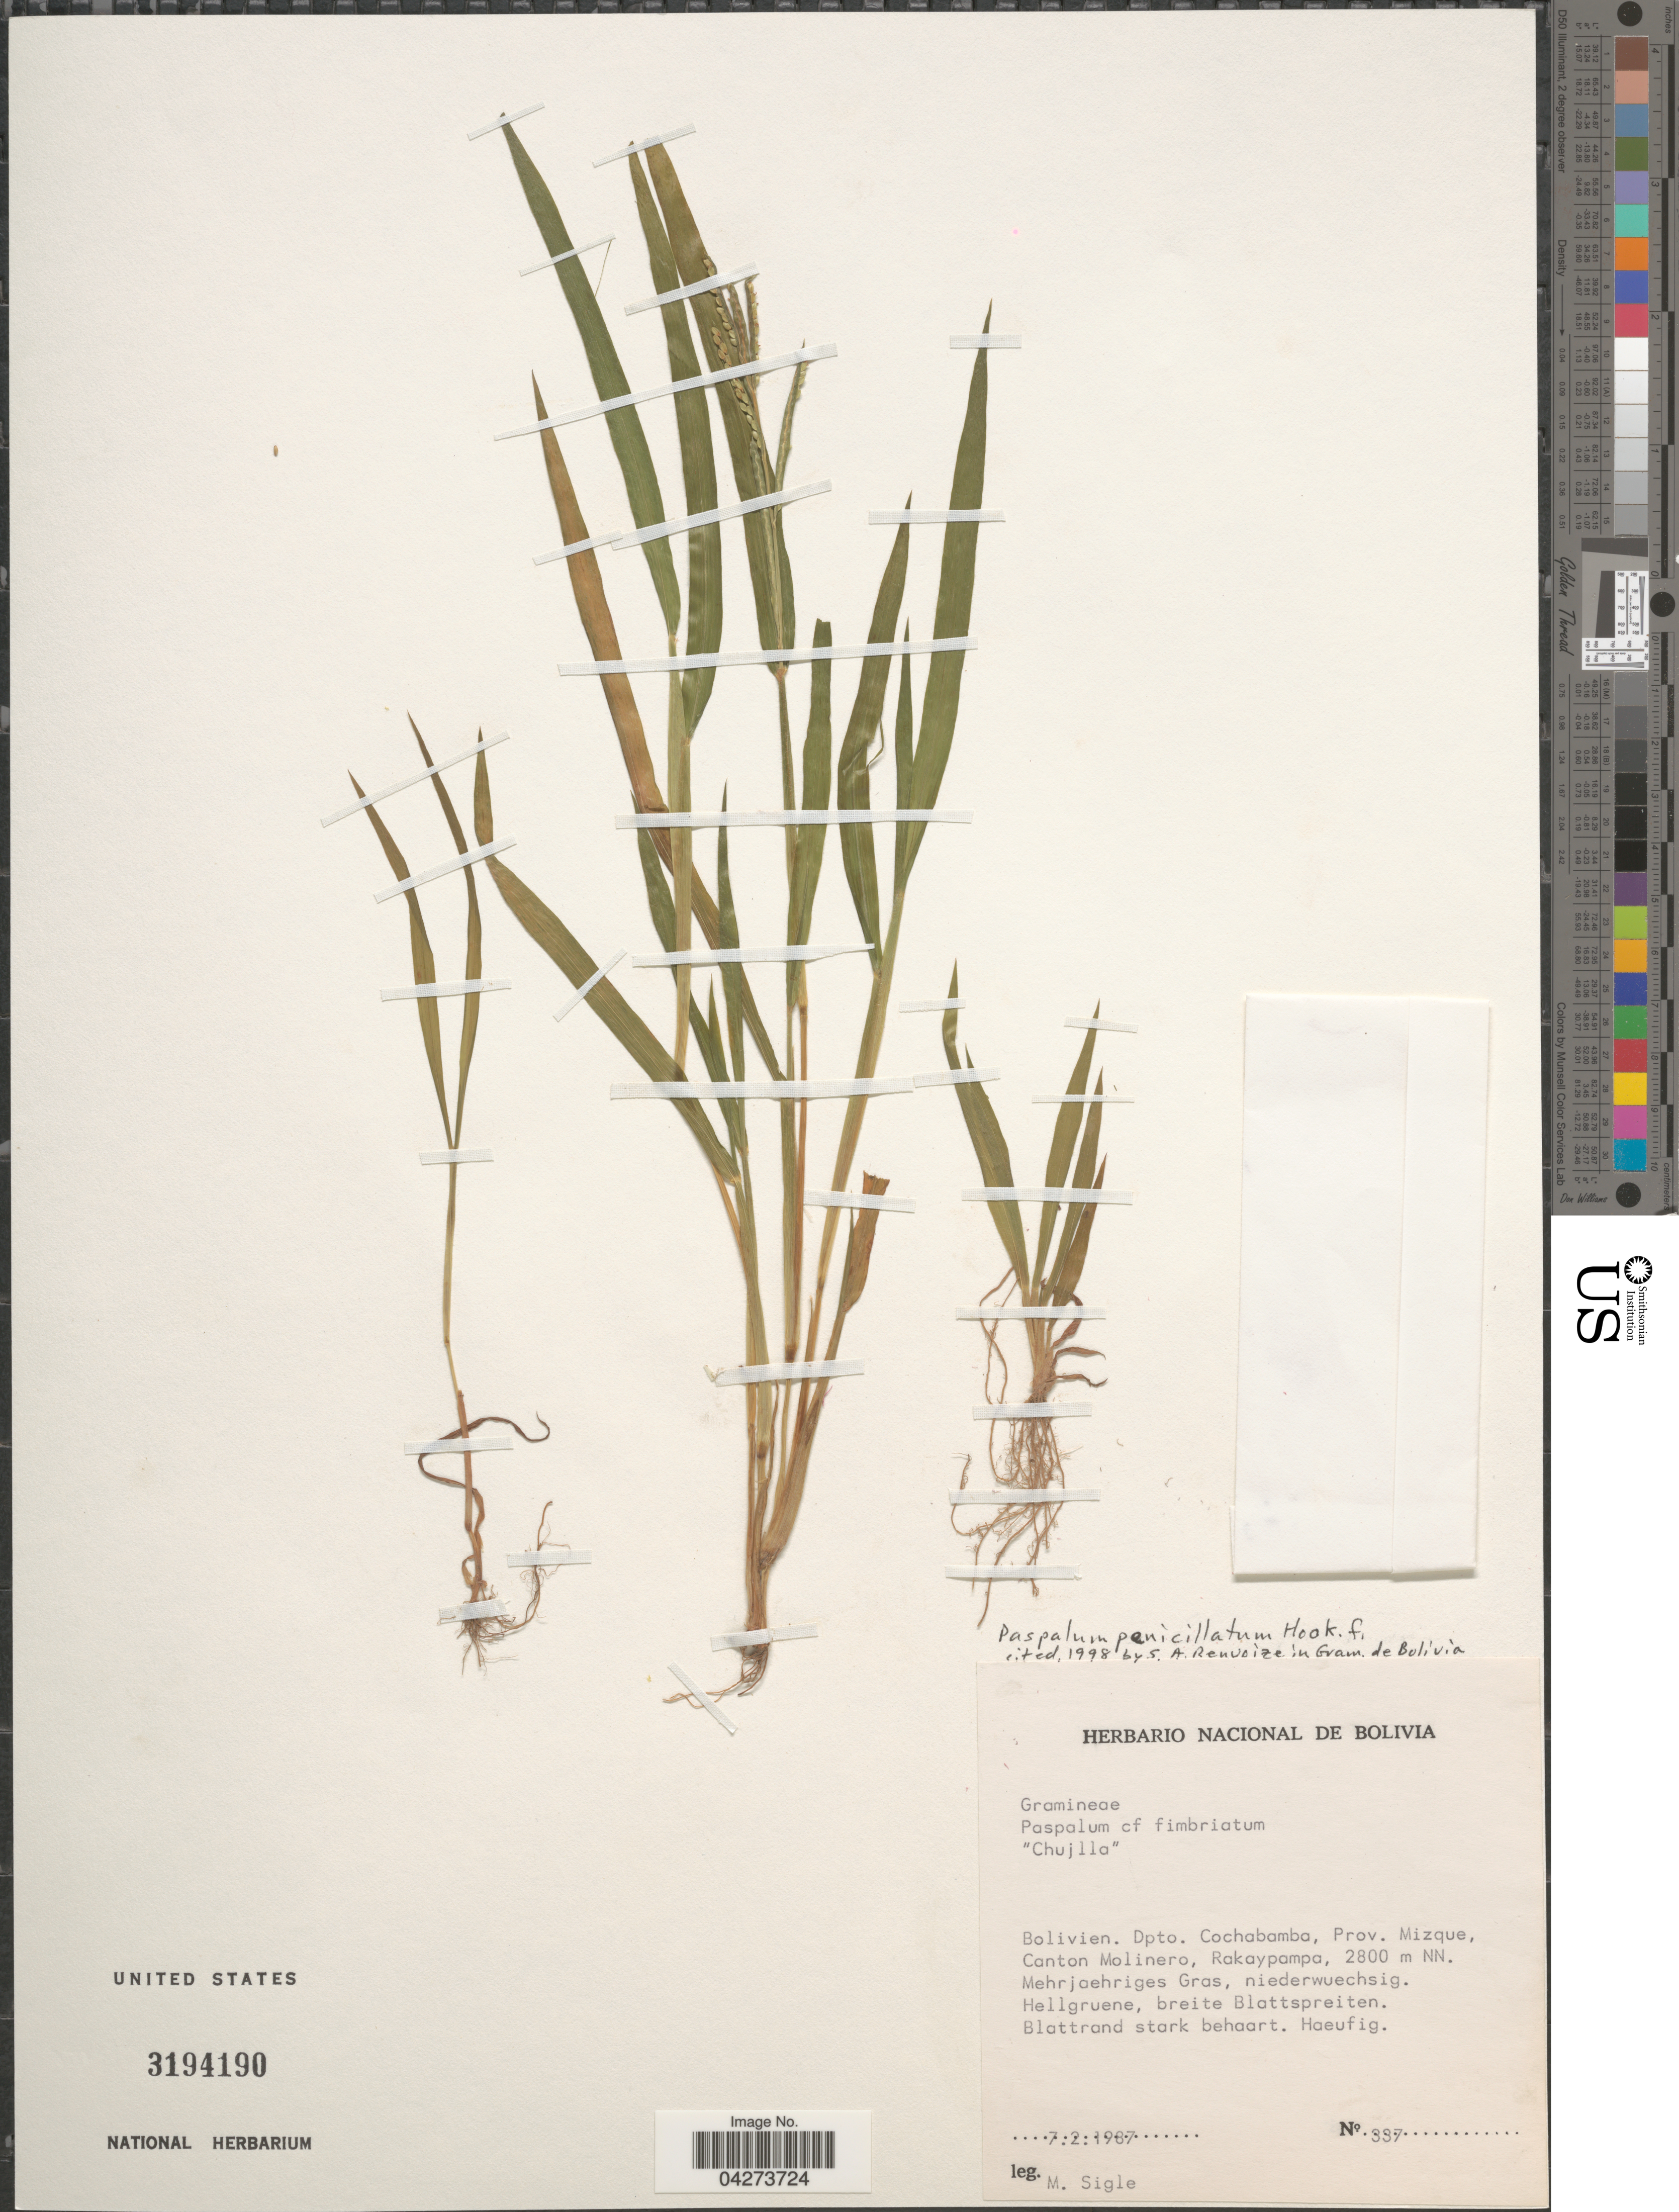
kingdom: Plantae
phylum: Tracheophyta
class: Liliopsida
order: Poales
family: Poaceae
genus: Paspalum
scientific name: Paspalum penicillatum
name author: Hook. f.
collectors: M. Sigle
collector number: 337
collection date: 1987-02-07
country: Bolivia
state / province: Cochabamba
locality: Bolivien. Dpto. Cochabamba, Prov. Mizque, Canton Molinero, Rakaypampa.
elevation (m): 2800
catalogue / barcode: US 3194190